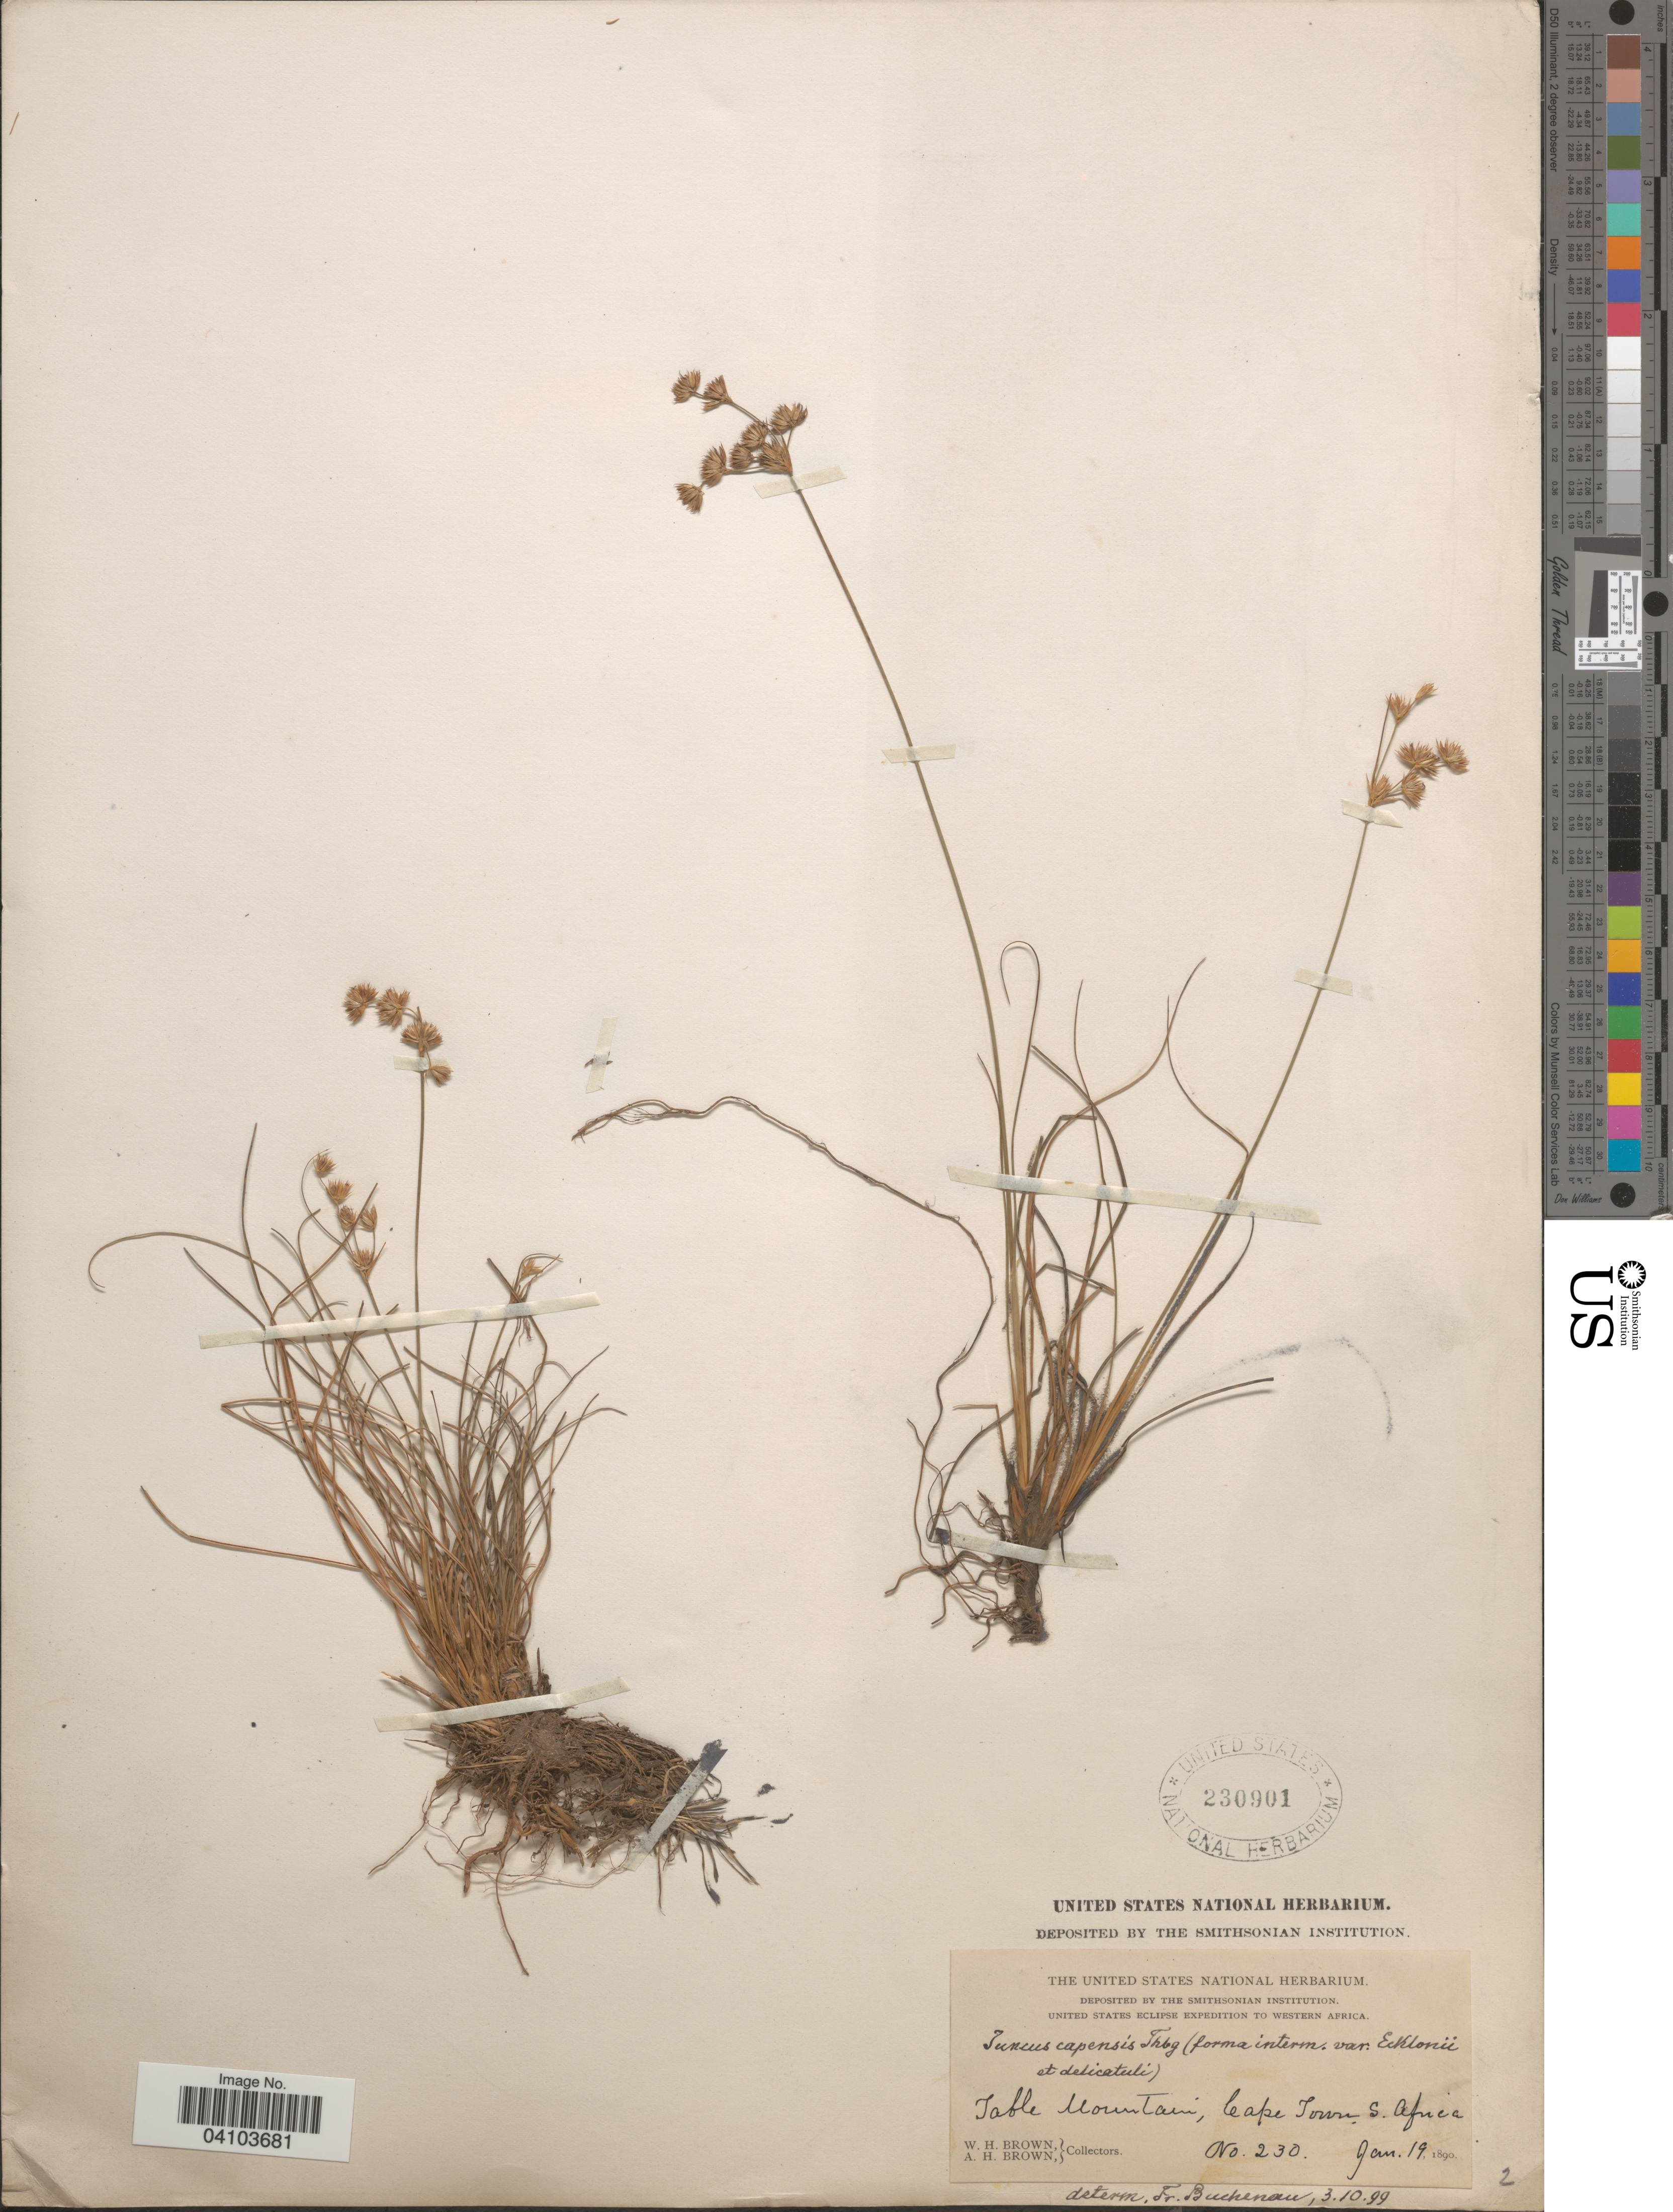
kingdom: Plantae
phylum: Tracheophyta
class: Liliopsida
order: Poales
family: Juncaceae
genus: Juncus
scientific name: Juncus capensis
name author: Thunb.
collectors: W. H. Brown & A. H. Brown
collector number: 230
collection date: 1890-01-19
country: South Africa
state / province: Western Cape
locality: United States Eclipse Expedition to Western Africa. Table Mountain, Cape Town, S. Africa.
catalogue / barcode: US 230901